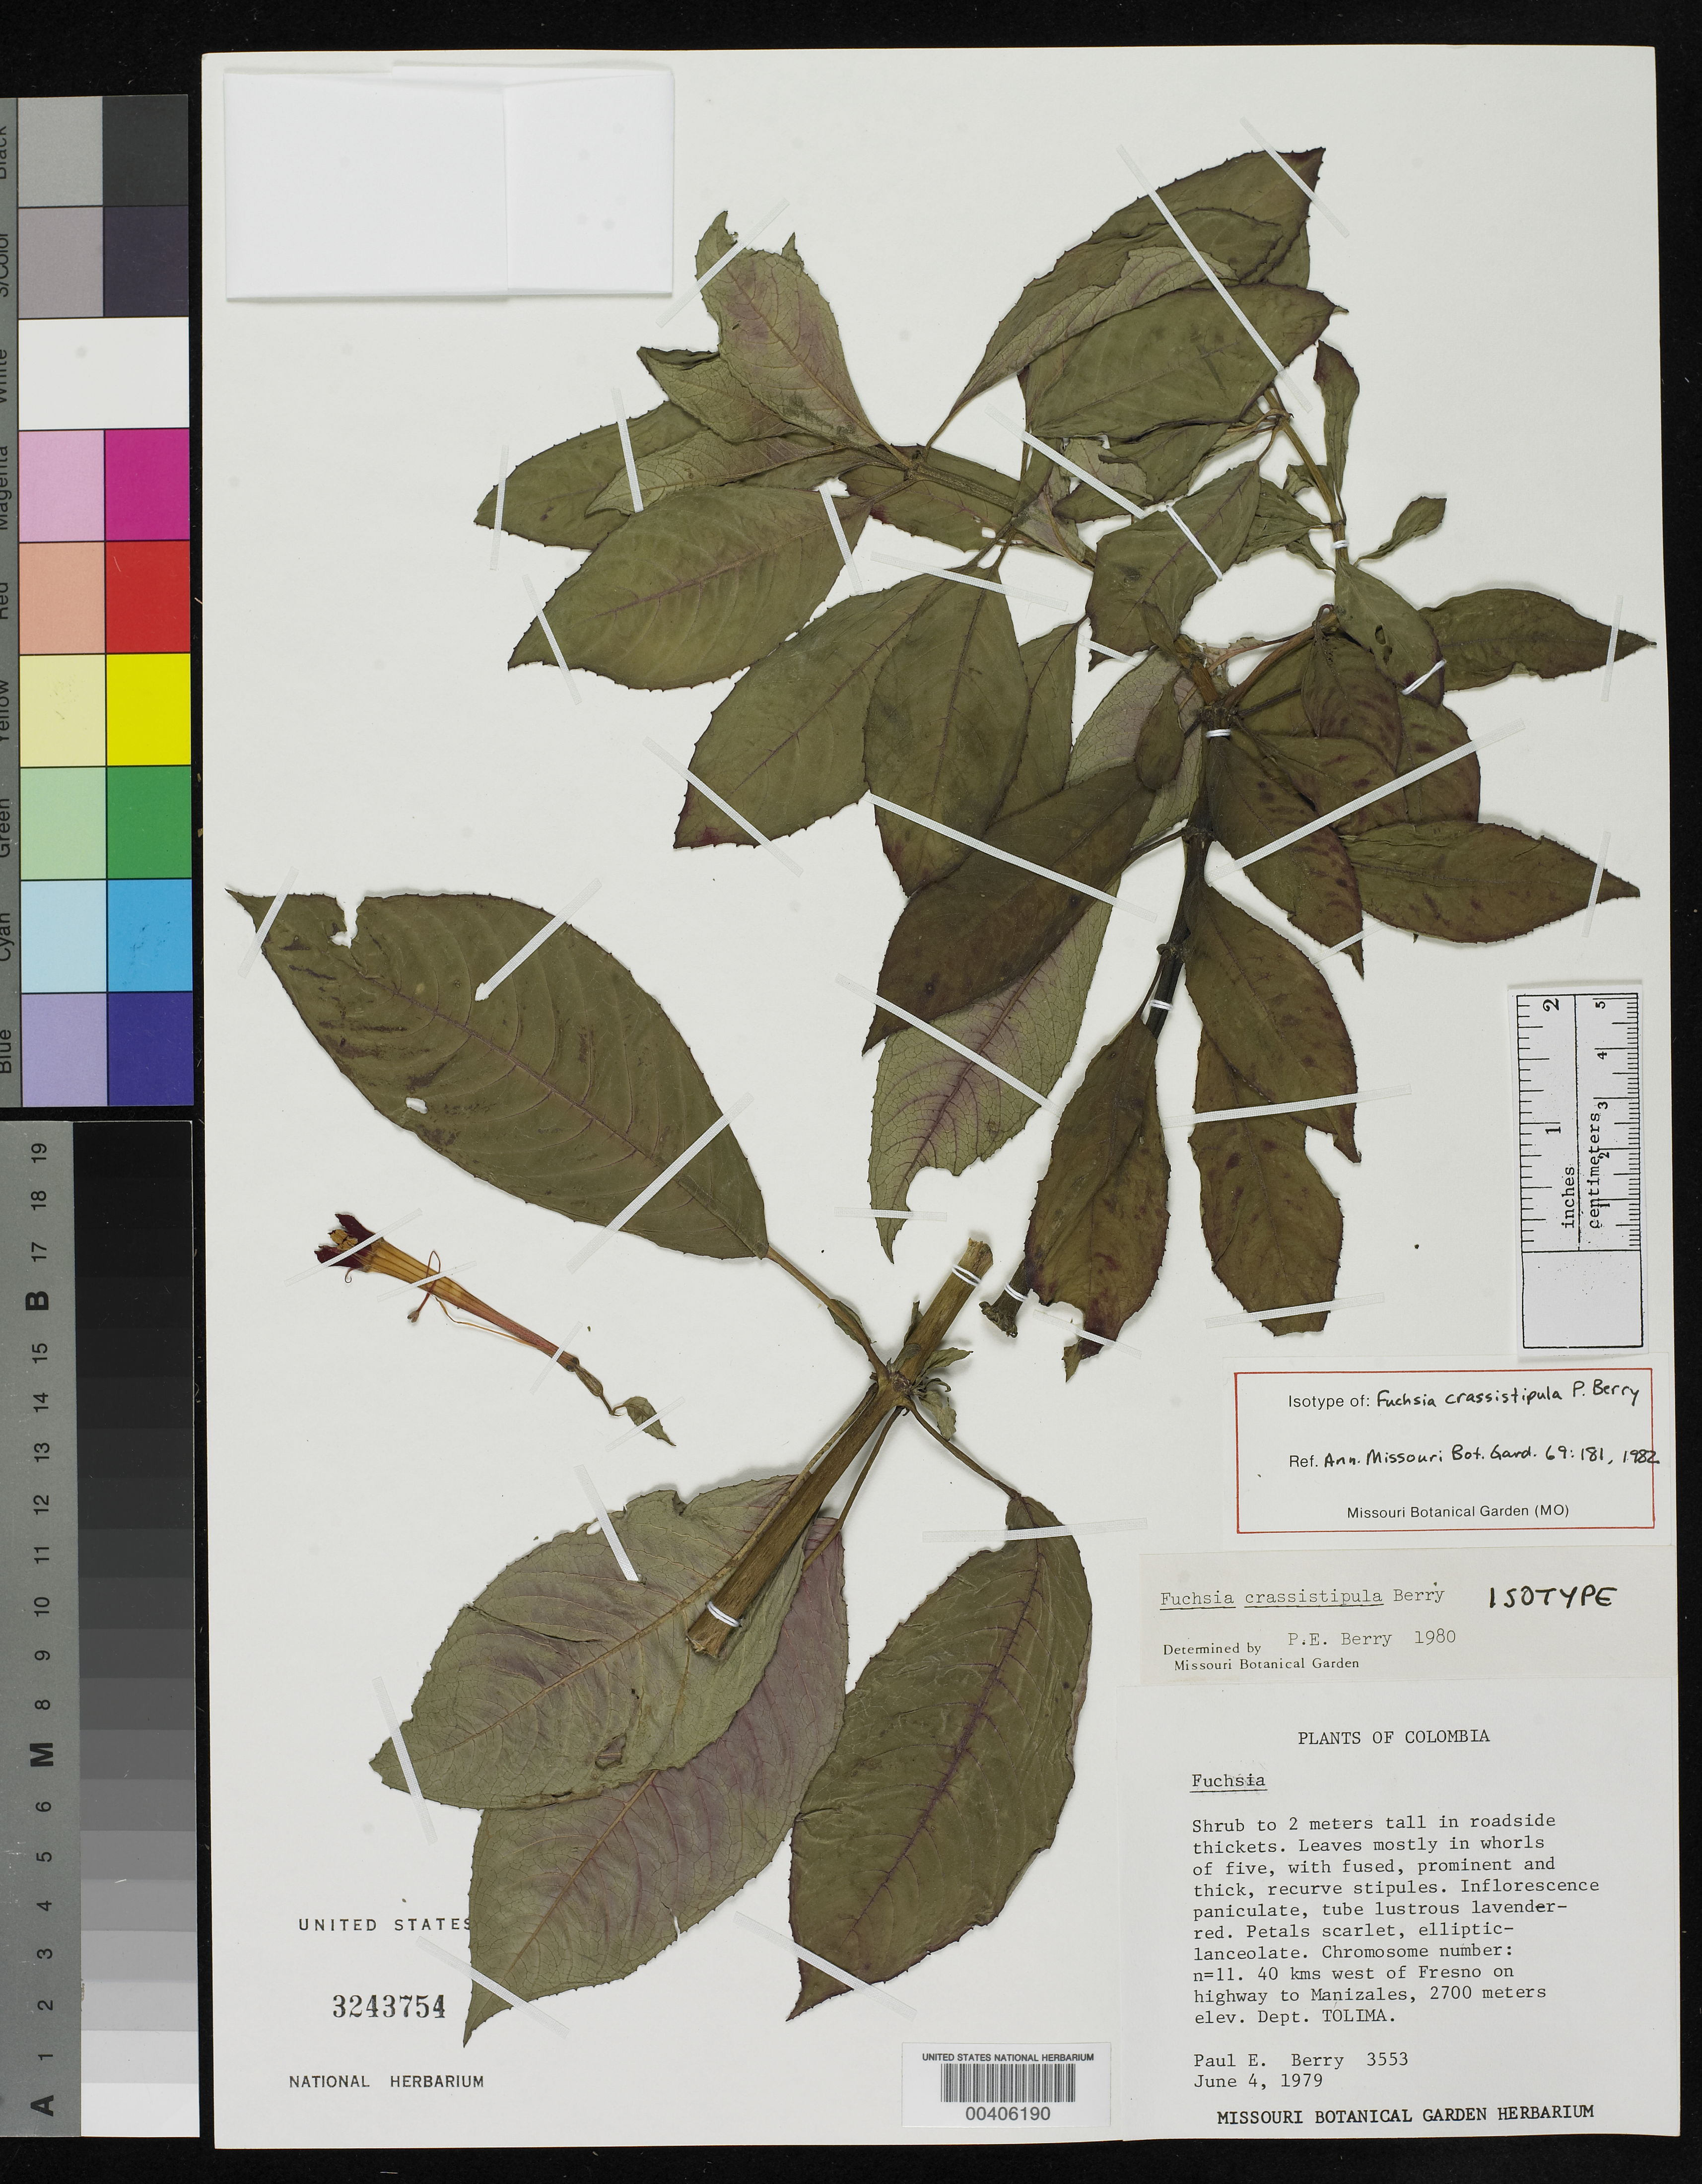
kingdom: Plantae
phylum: Tracheophyta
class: Magnoliopsida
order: Myrtales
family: Onagraceae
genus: Fuchsia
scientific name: Fuchsia crassistipula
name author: P.E. Berry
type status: Isotype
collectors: P. E. Berry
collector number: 3553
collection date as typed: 04 Jun 1979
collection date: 1979-06-04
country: Colombia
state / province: Tolima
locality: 40 km SW of Fresno on highway to Manizales.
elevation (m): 2700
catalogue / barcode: US 3243754